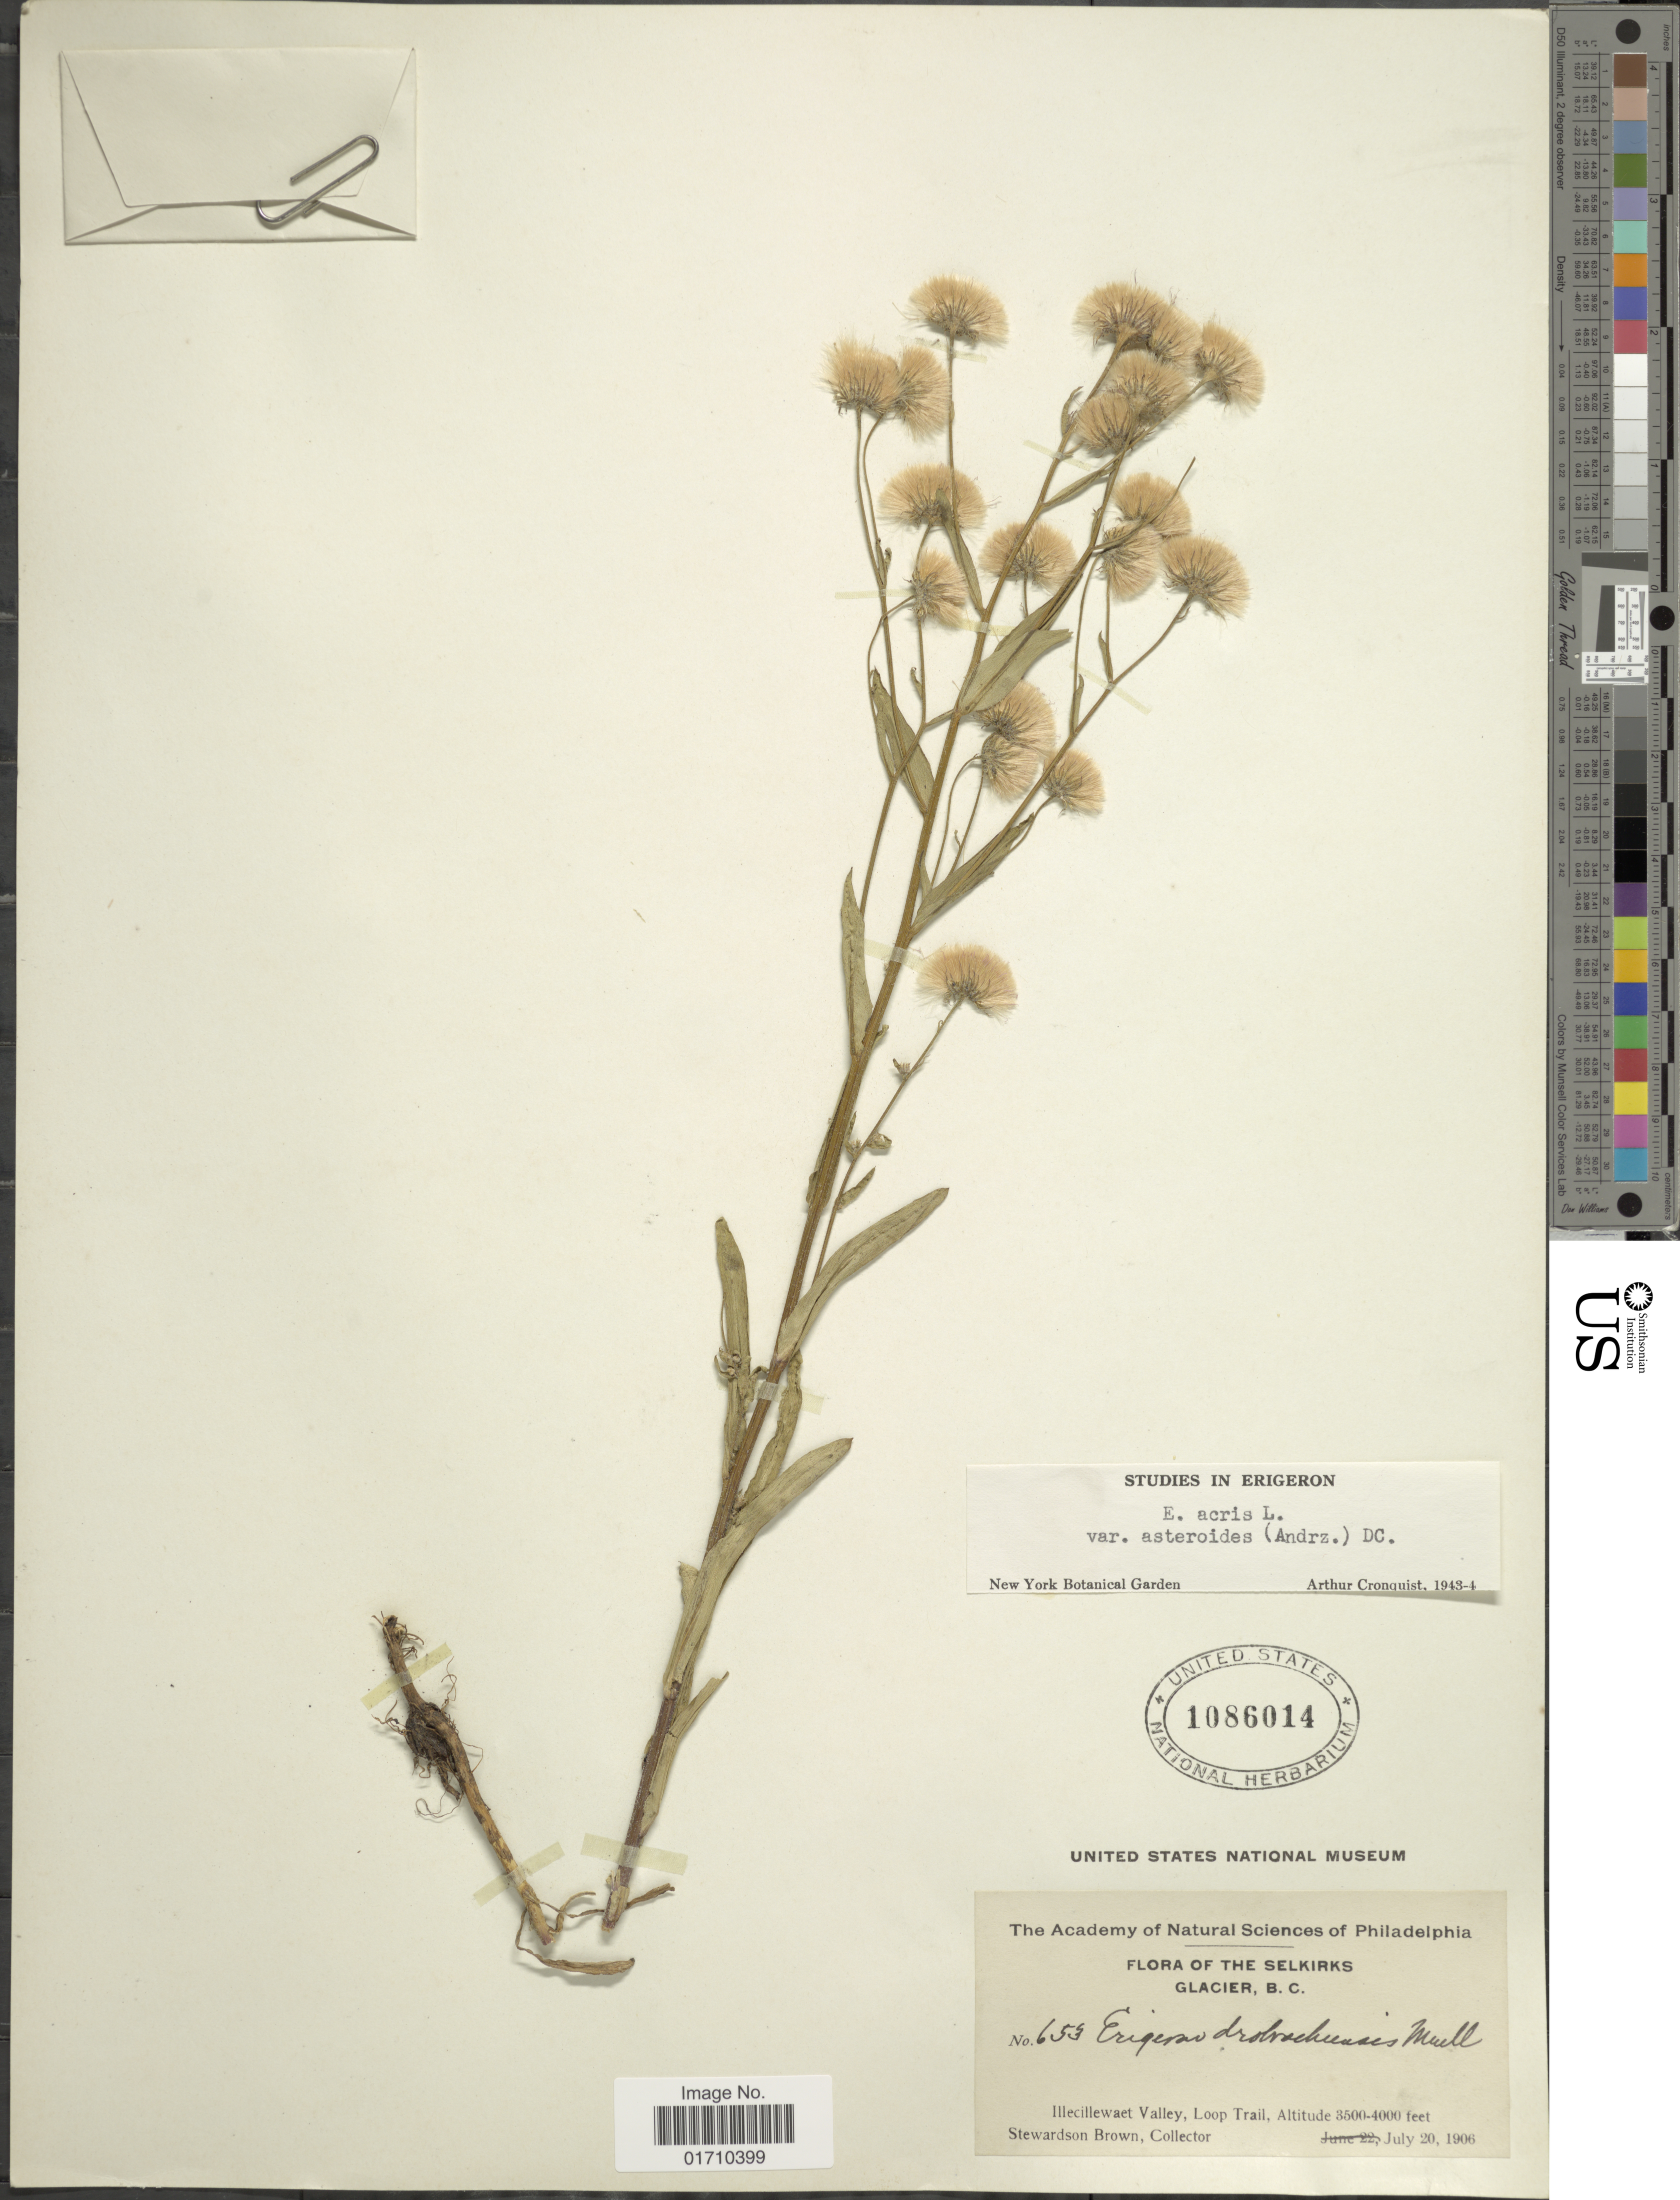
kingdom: Plantae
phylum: Tracheophyta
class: Magnoliopsida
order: Asterales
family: Asteraceae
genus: Erigeron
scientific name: Erigeron acris var. asteroides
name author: (Andrz.) DC.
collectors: S. Brown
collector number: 653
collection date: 1906-07-20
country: Canada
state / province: British Columbia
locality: The Selkirks, Glacier, Illecillewaet Valley, Loop Trail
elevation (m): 1067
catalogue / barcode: US 1086014